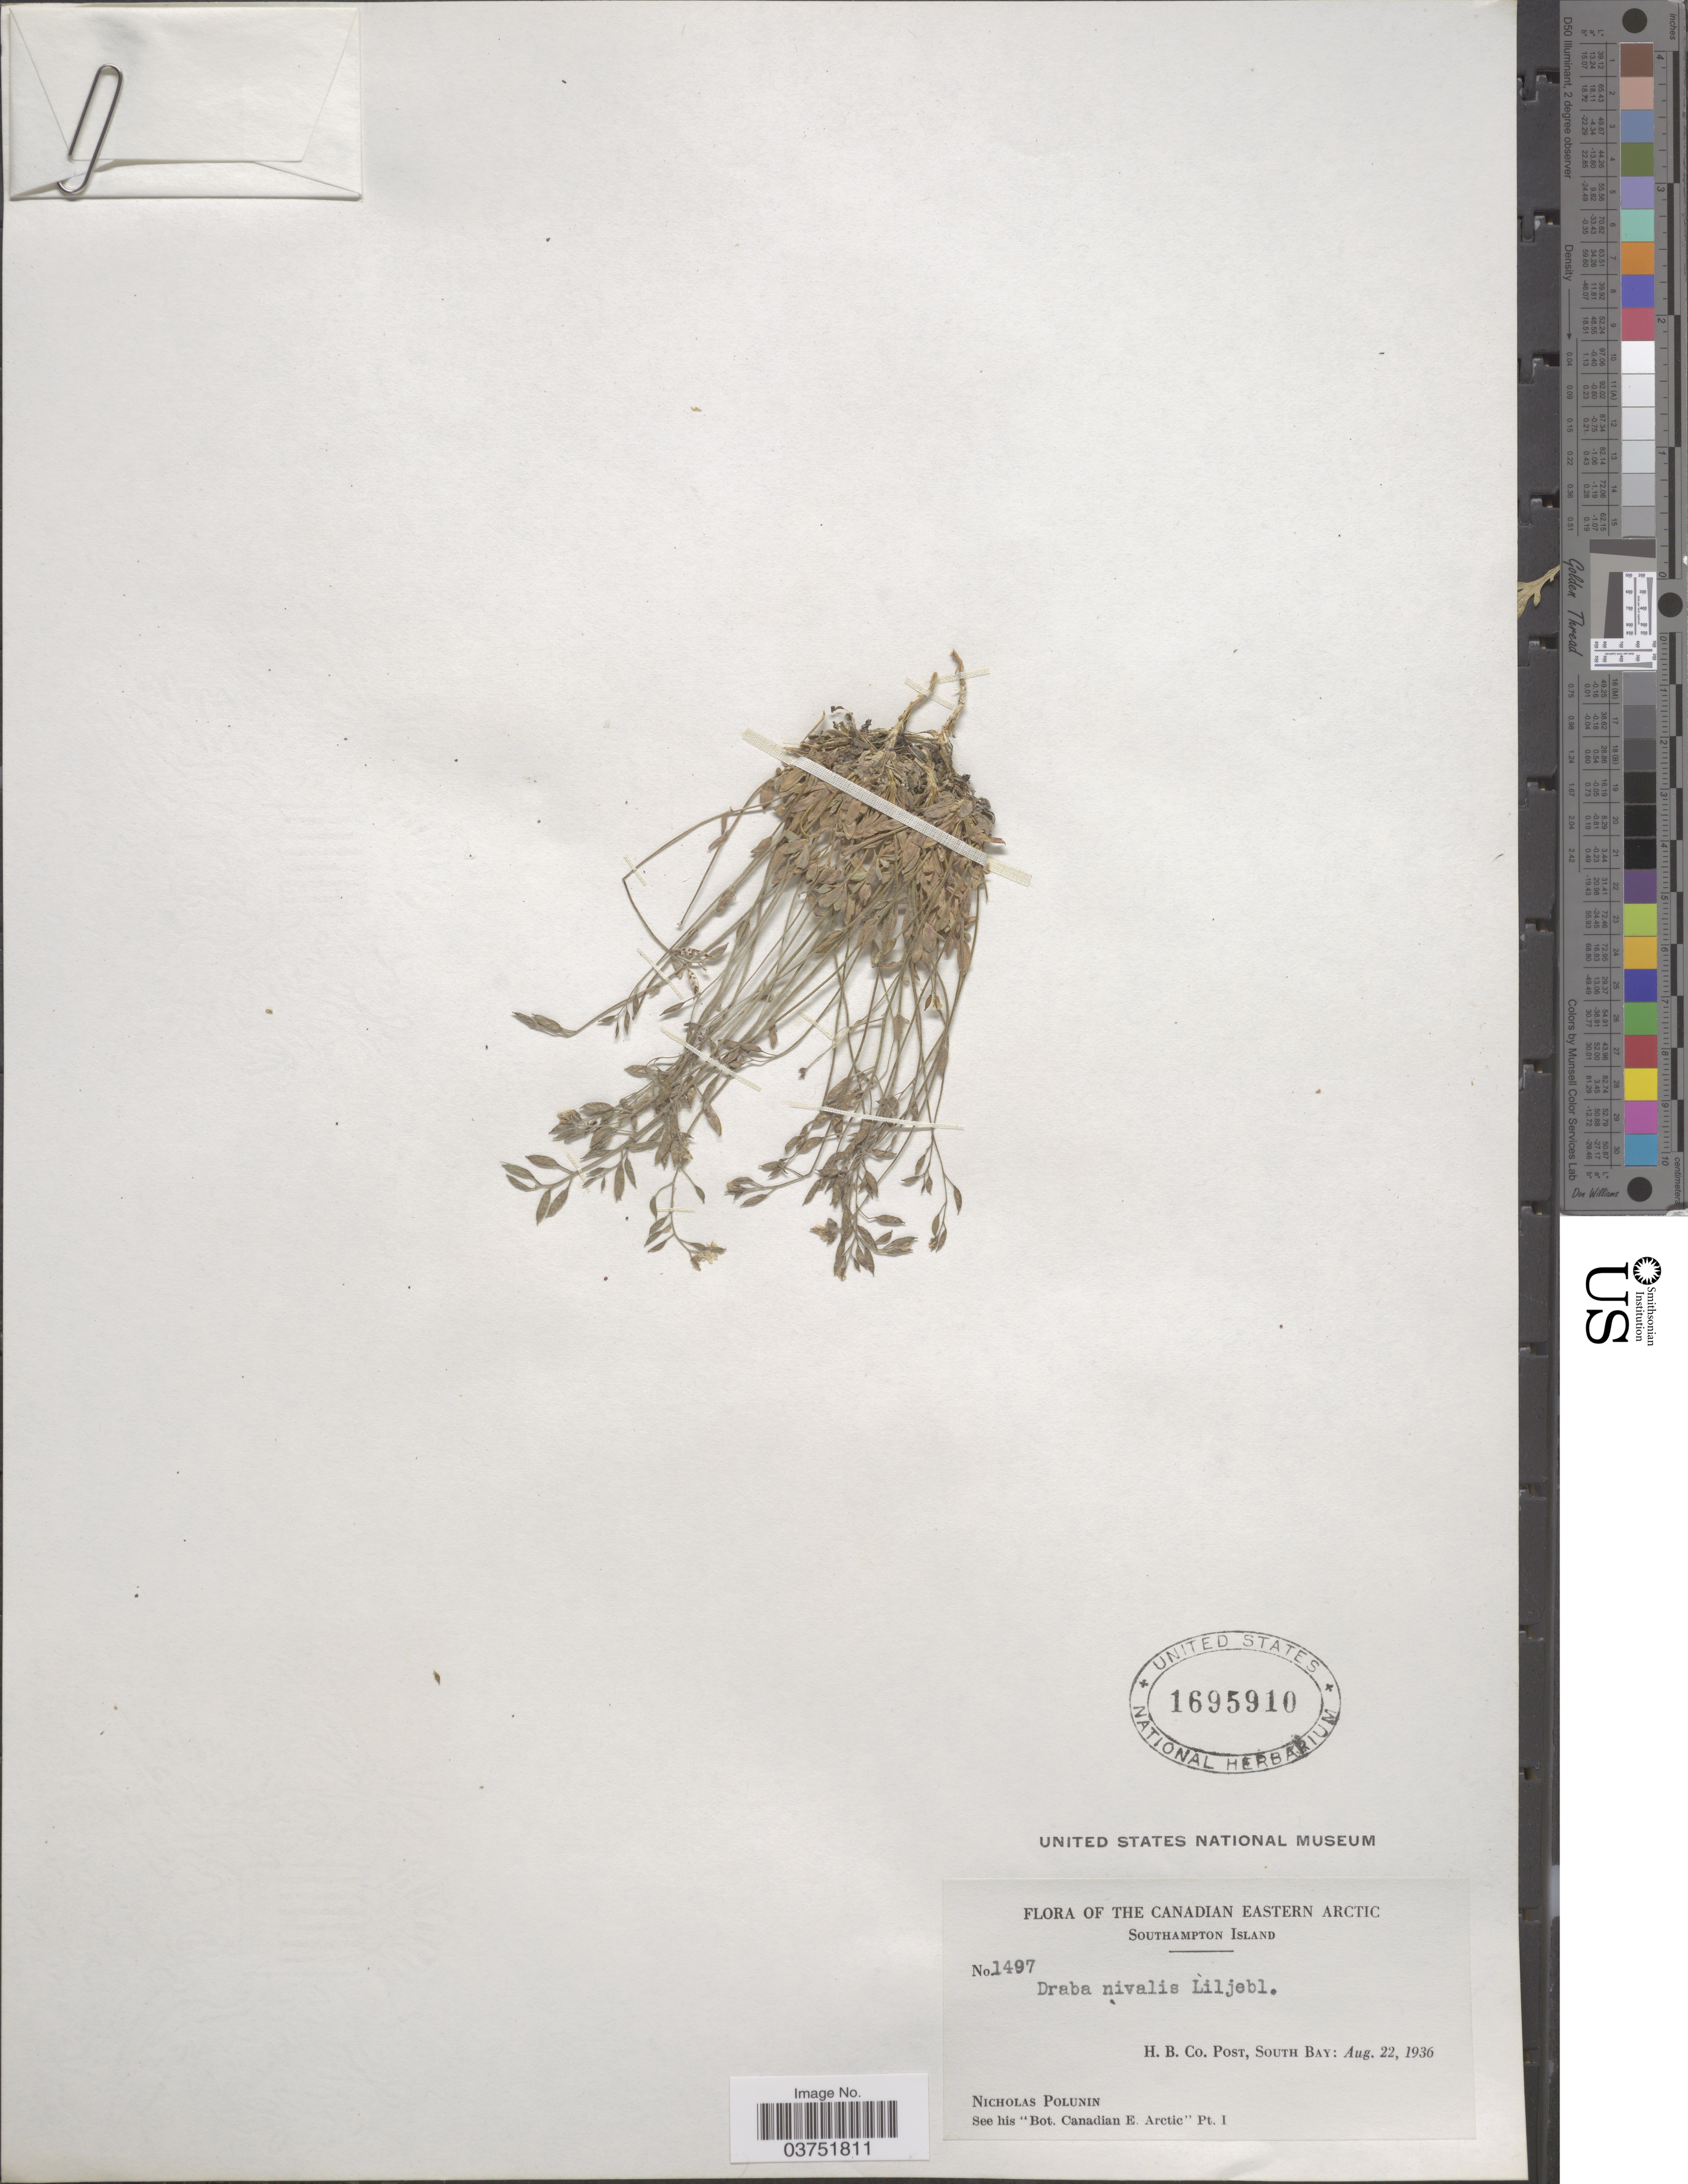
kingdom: Plantae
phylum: Tracheophyta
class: Magnoliopsida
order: Brassicales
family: Brassicaceae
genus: Draba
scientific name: Draba nivalis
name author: Lilj.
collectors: N. V. Polunin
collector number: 1497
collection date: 1936-08-22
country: Canada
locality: Canadian Eastern Arctic. Southampton Island.H.B. Co. Post, South Bay.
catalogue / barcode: US 1695910